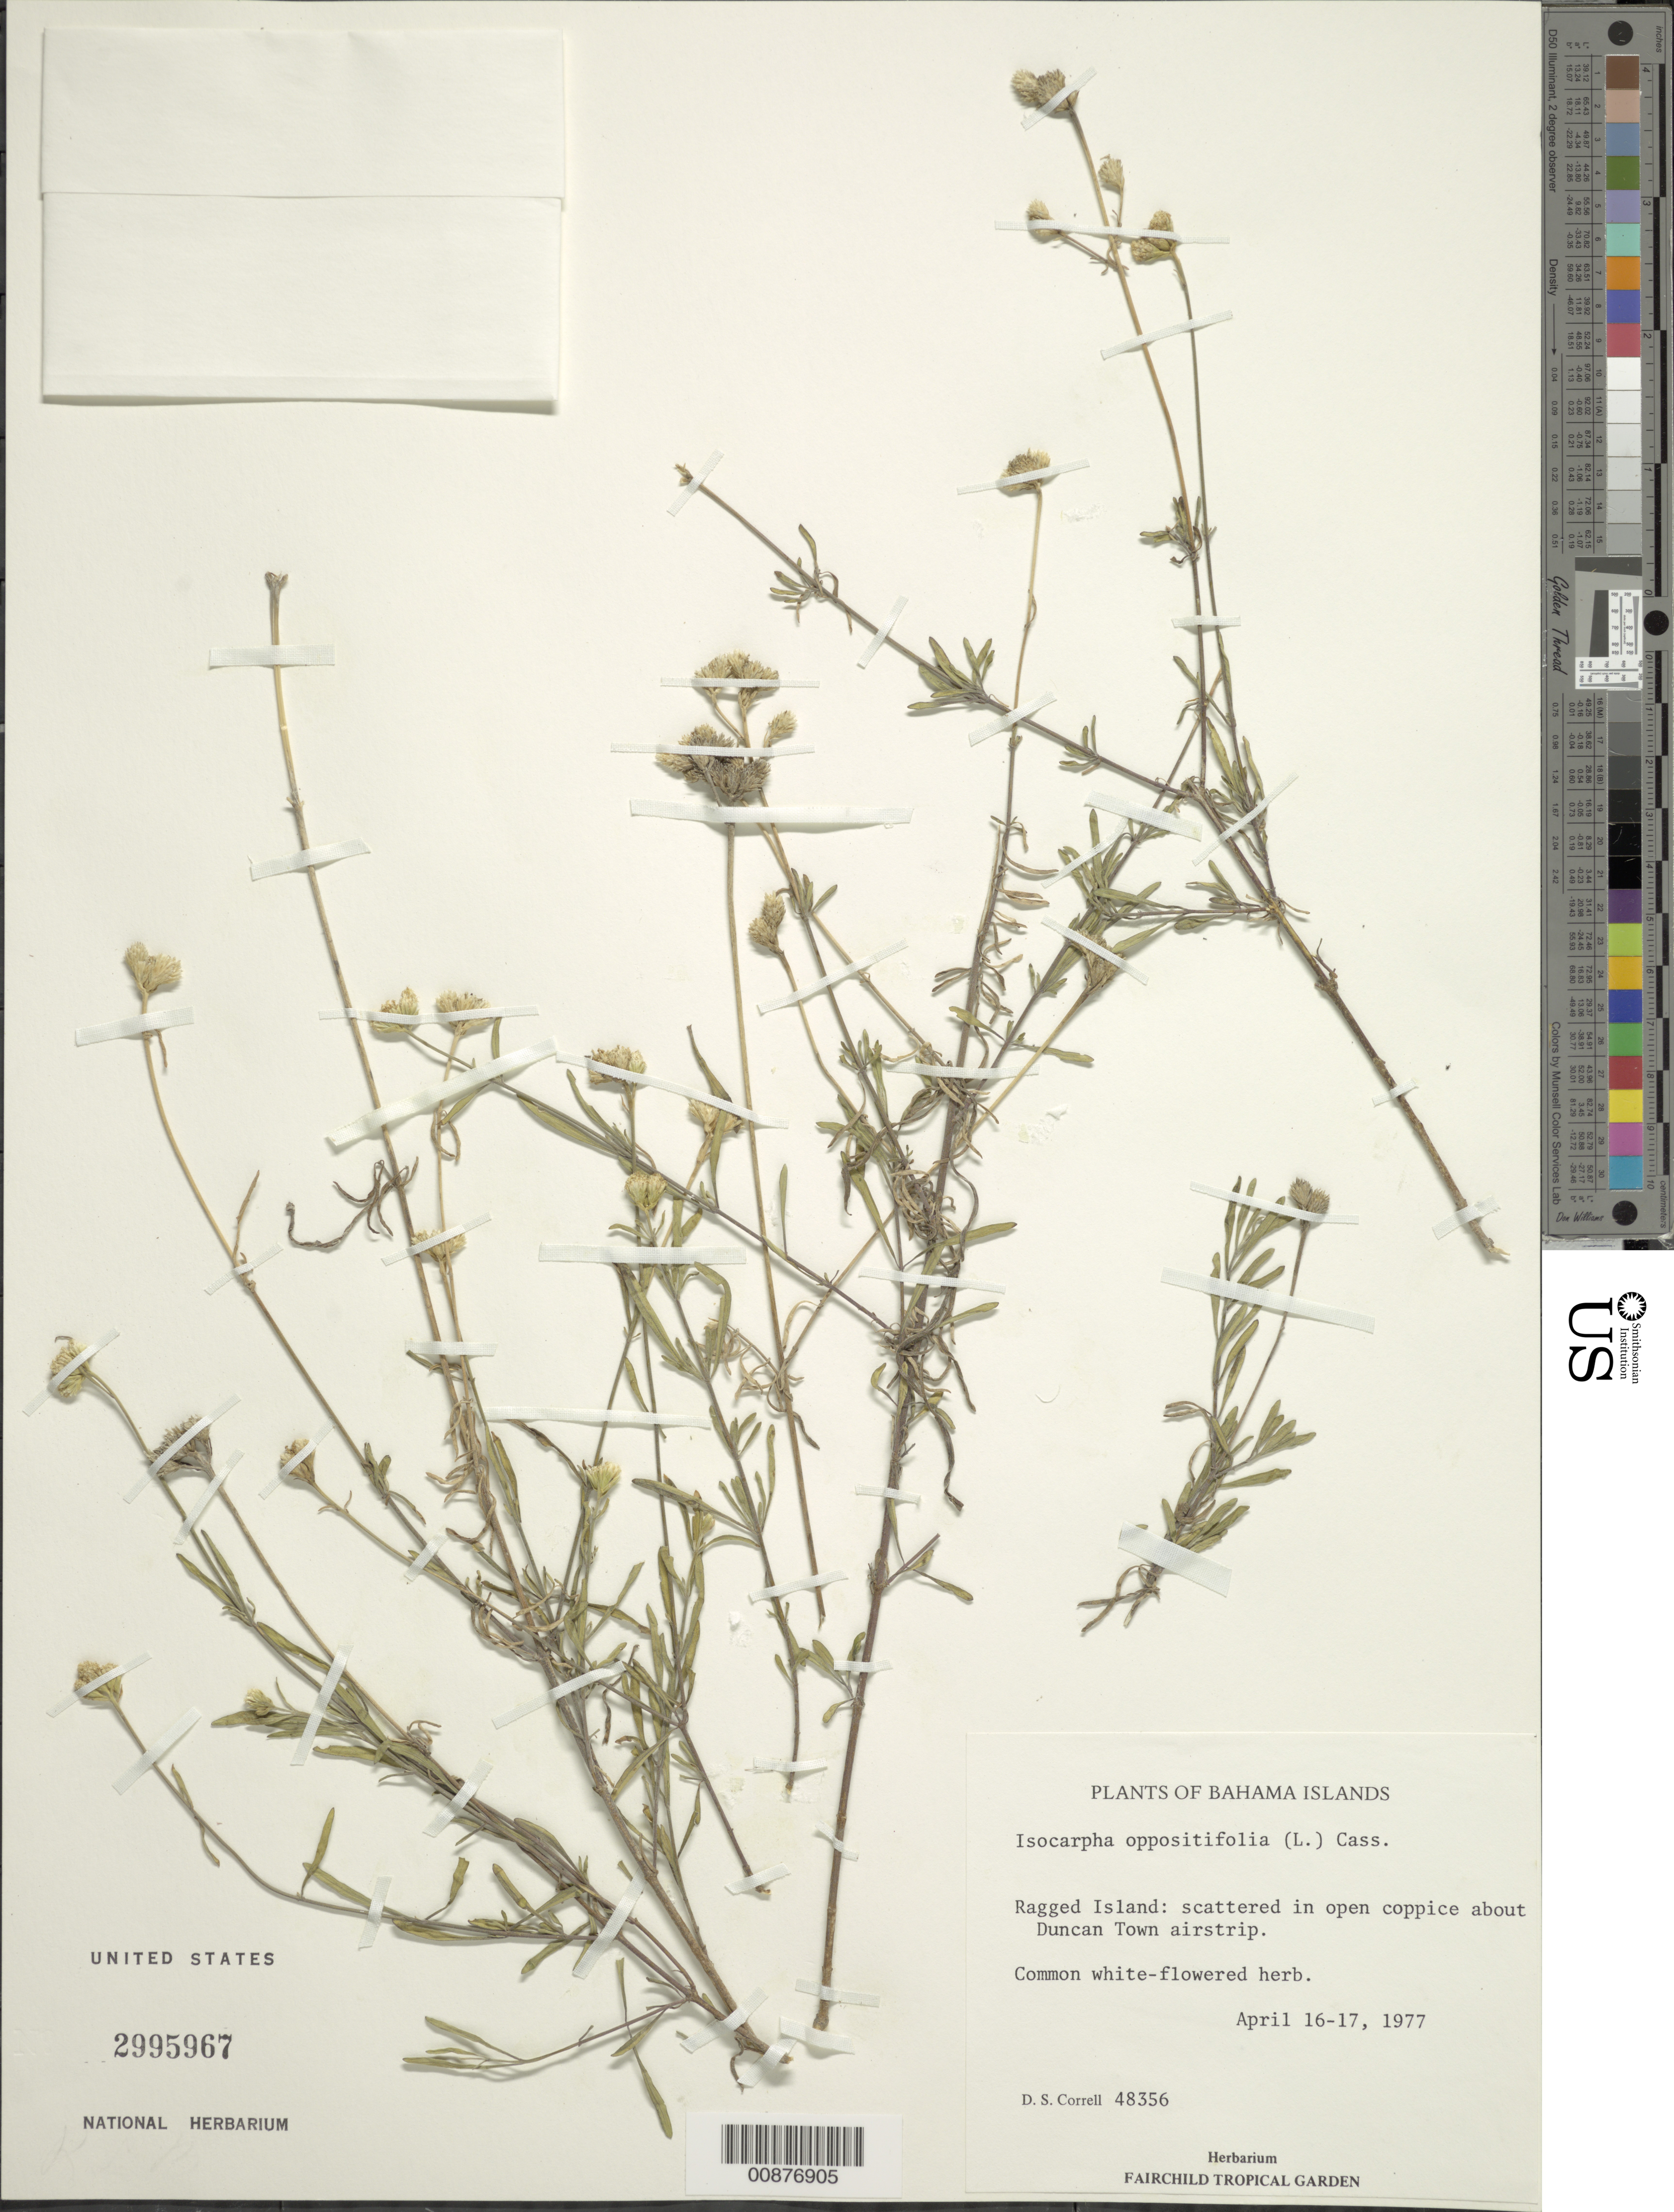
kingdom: Plantae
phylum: Tracheophyta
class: Magnoliopsida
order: Asterales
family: Asteraceae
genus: Isocarpha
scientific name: Isocarpha oppositifolia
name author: (L.) Cass.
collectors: D. S. Correll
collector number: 48356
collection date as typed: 16 Apr 1977 to 17 Apr 1977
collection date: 1977-04-16/1977-04-17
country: Bahamas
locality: Ragged Island: about Duncan Town airstrip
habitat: Scattered in open coppice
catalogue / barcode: US 2995967